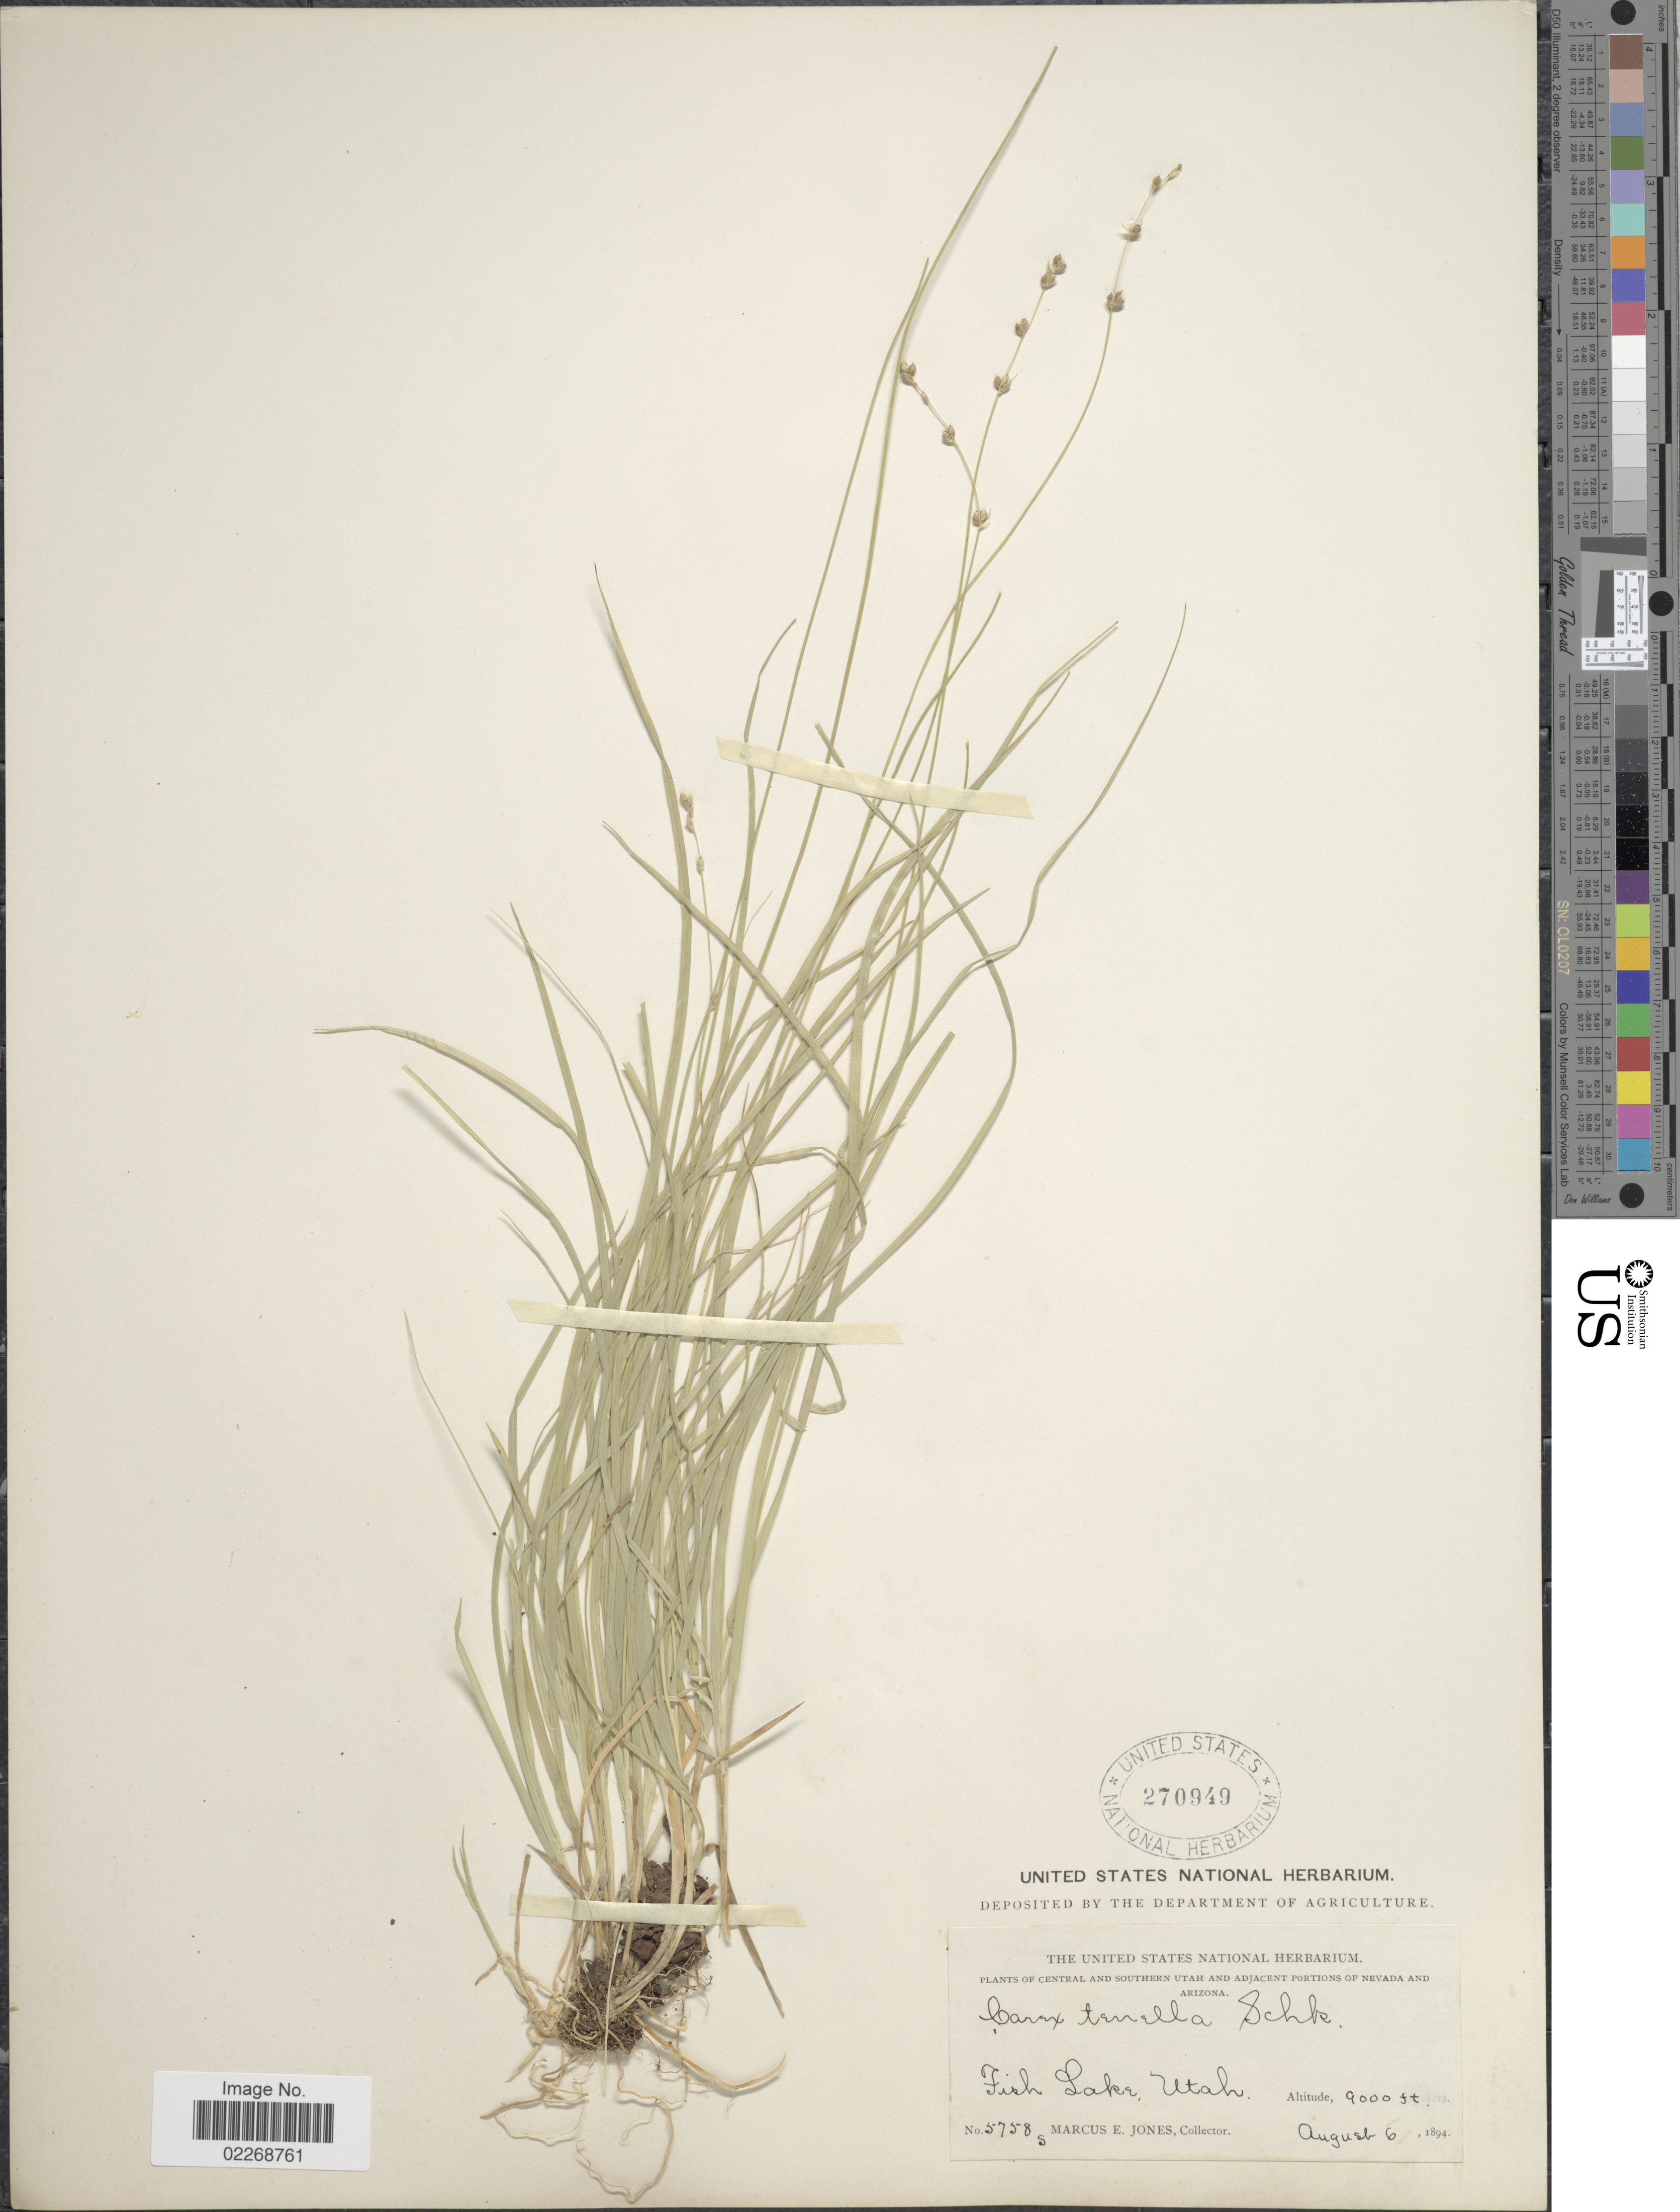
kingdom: Plantae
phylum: Tracheophyta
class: Liliopsida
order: Poales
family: Cyperaceae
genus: Carex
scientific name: Carex disperma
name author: Dewey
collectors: M. E. Jones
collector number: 5758S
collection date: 1894-08-06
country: United States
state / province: Utah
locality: Fish Lake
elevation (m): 2743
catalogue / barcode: US 270949